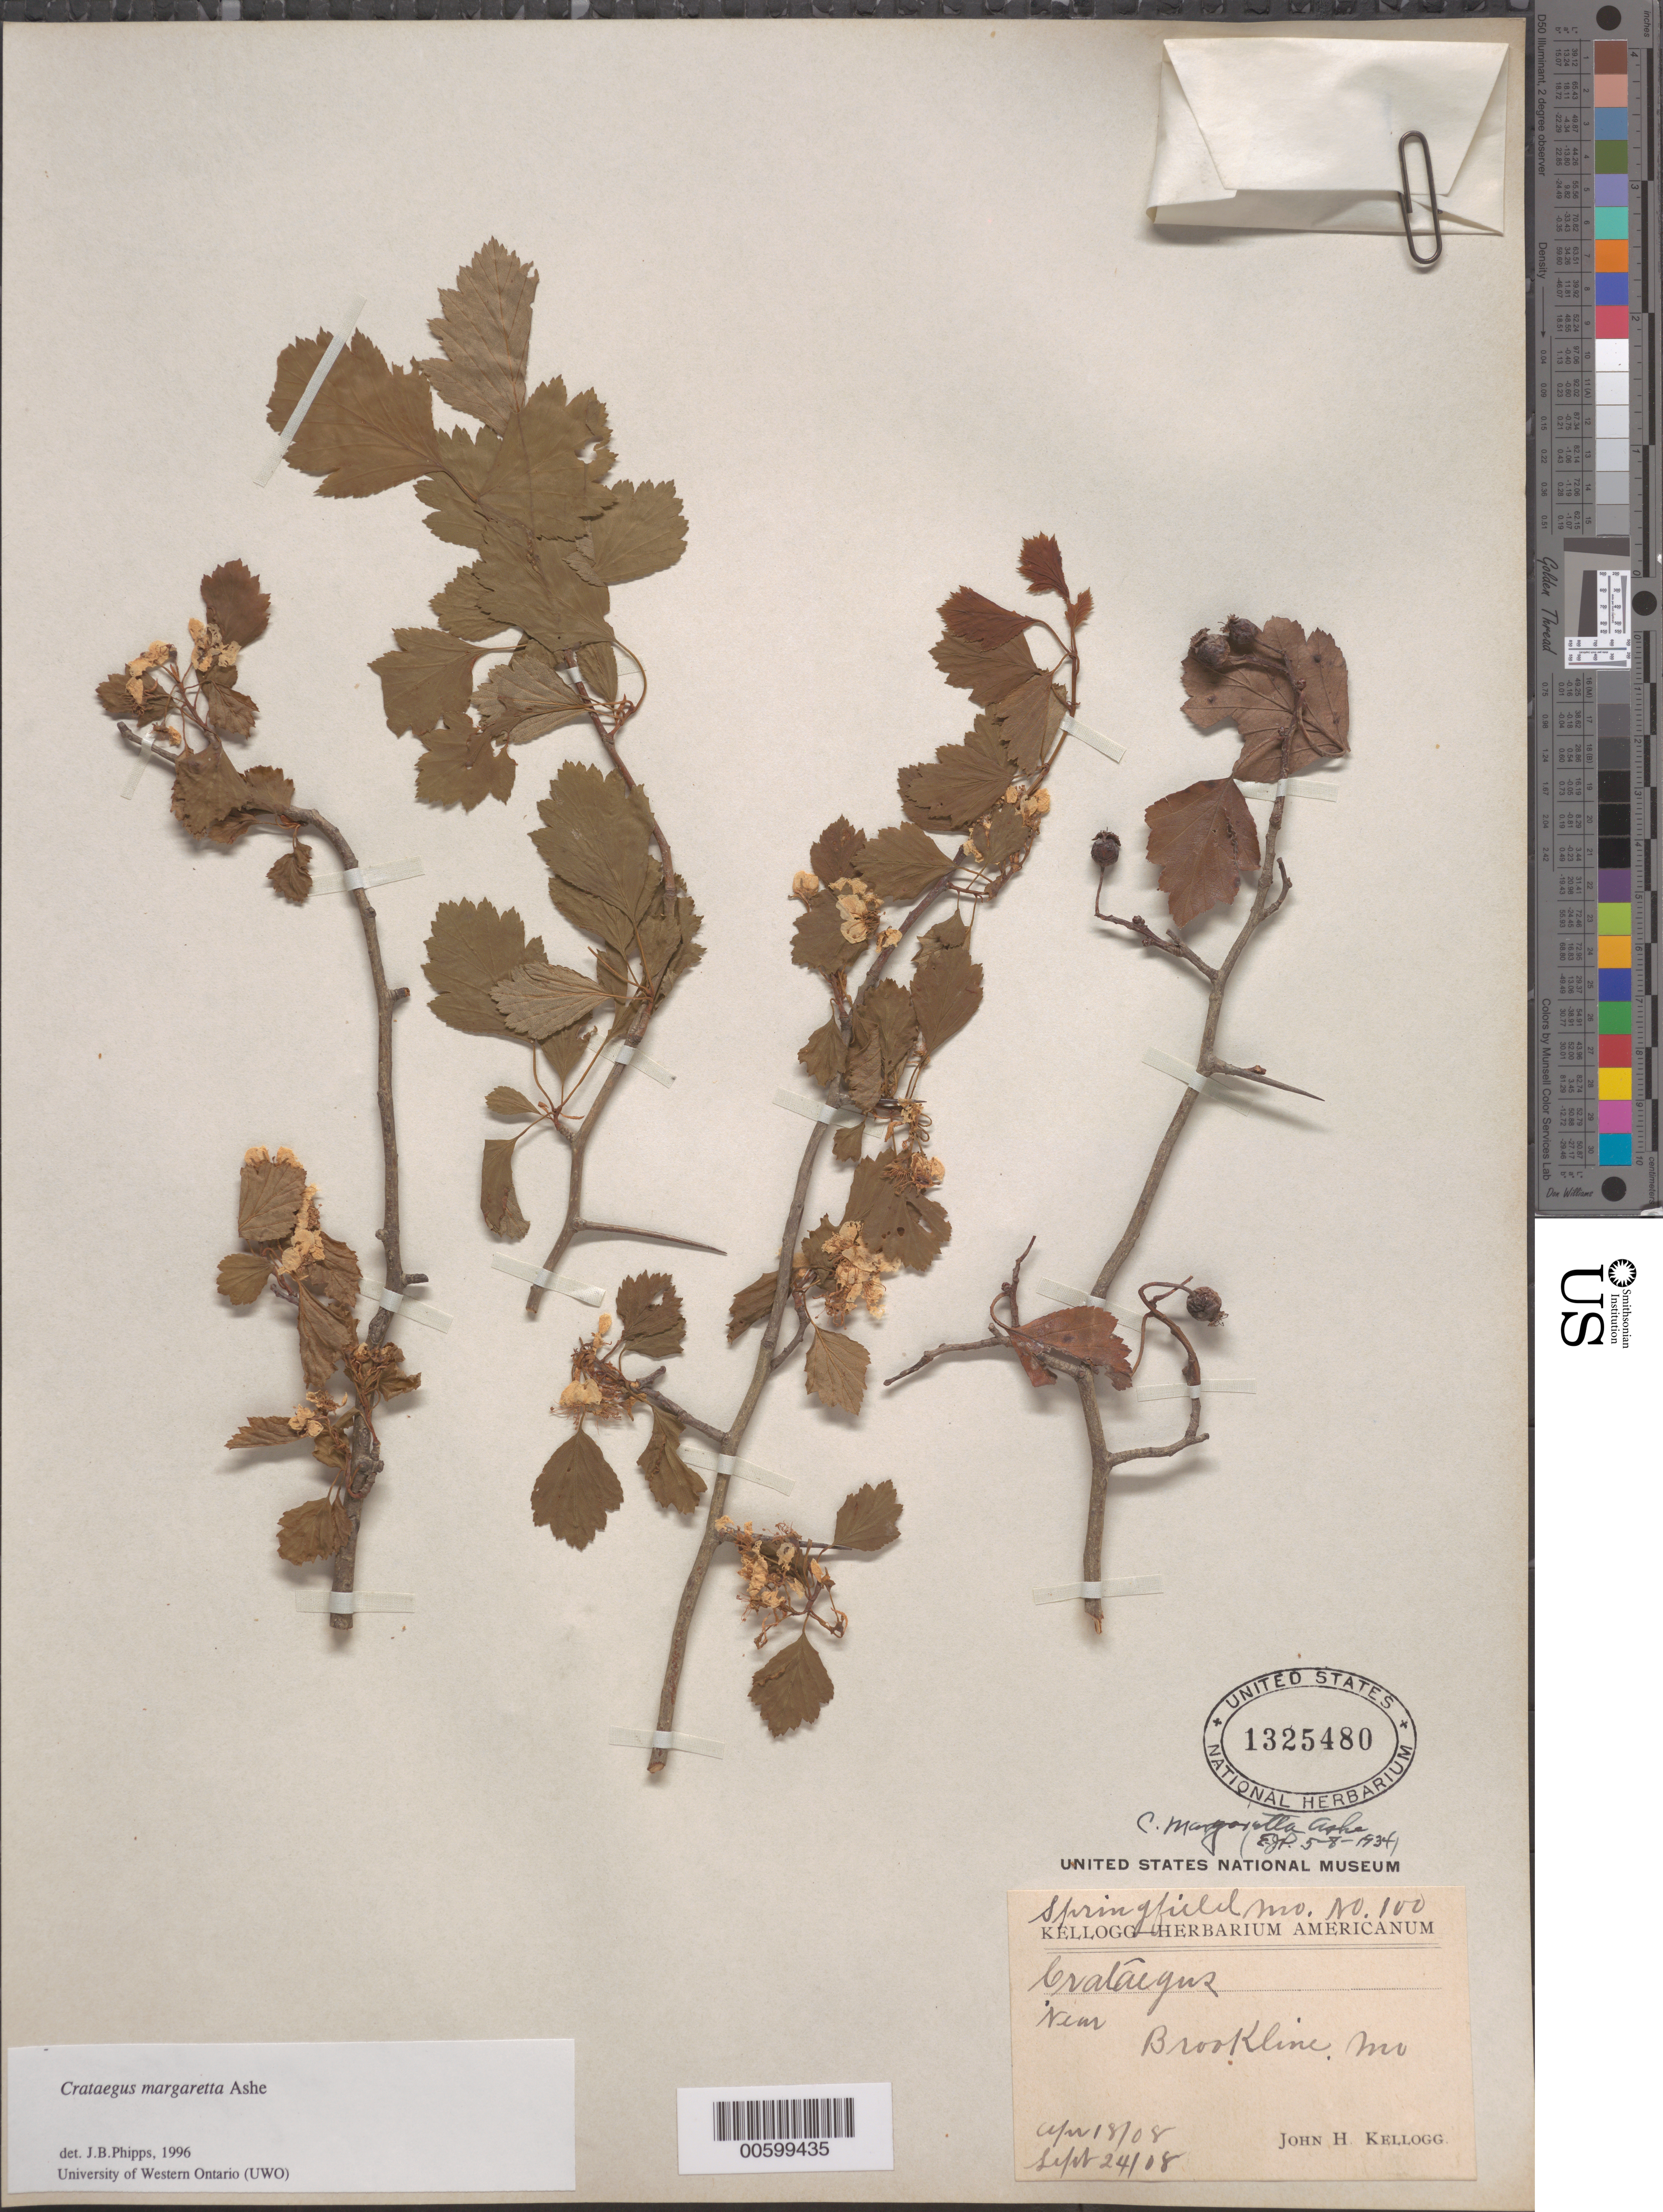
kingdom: Plantae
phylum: Tracheophyta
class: Magnoliopsida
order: Rosales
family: Rosaceae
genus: Crataegus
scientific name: Crataegus margarettae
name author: Ashe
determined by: Palmer, E. J.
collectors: J. H. Kellogg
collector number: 100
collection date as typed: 18 Apr 1908 and 24 Sep 1908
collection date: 1908-04-18,1908-09-24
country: United States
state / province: Missouri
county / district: Greene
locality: Near Brookline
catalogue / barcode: US 1325480